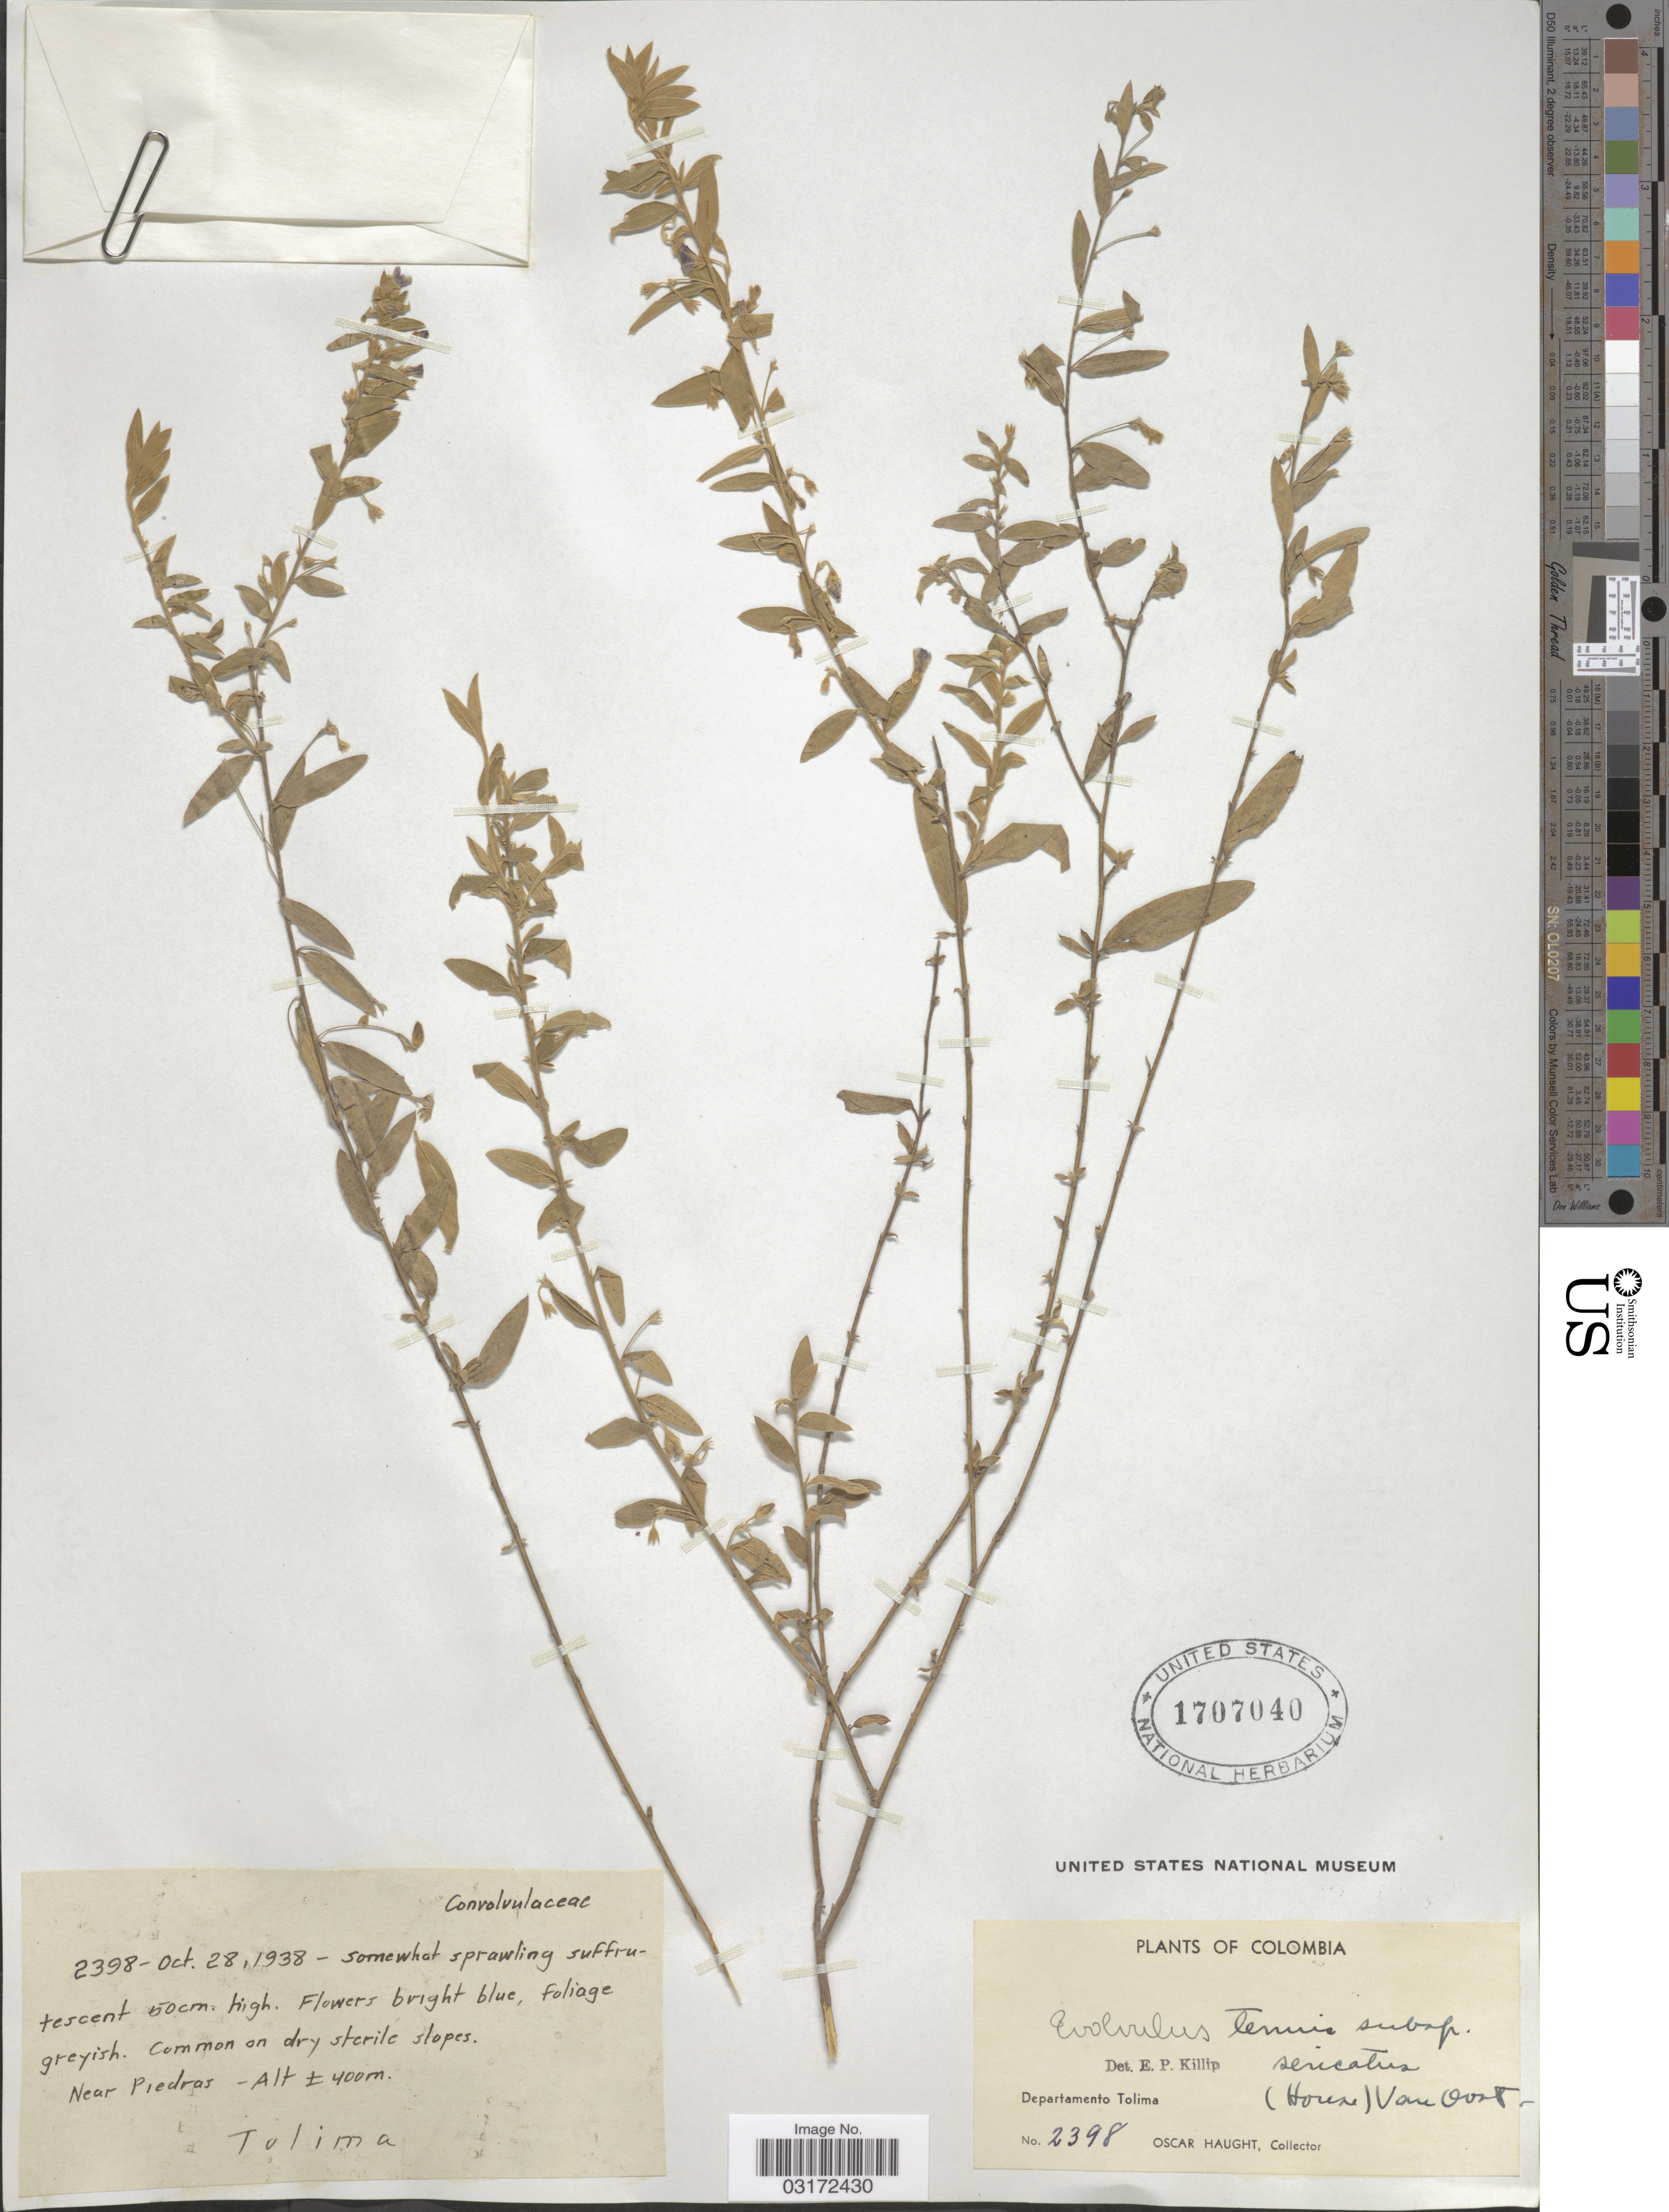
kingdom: Plantae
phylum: Tracheophyta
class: Magnoliopsida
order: Solanales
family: Convolvulaceae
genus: Evolvulus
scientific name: Evolvulus tenuis subsp. sericatus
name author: (House) Ooststr.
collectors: O. L. Haught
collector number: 2398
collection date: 1938-10-28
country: Colombia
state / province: Tolima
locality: Departamento Tolima. Near Piedras.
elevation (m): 400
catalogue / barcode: US 1707040